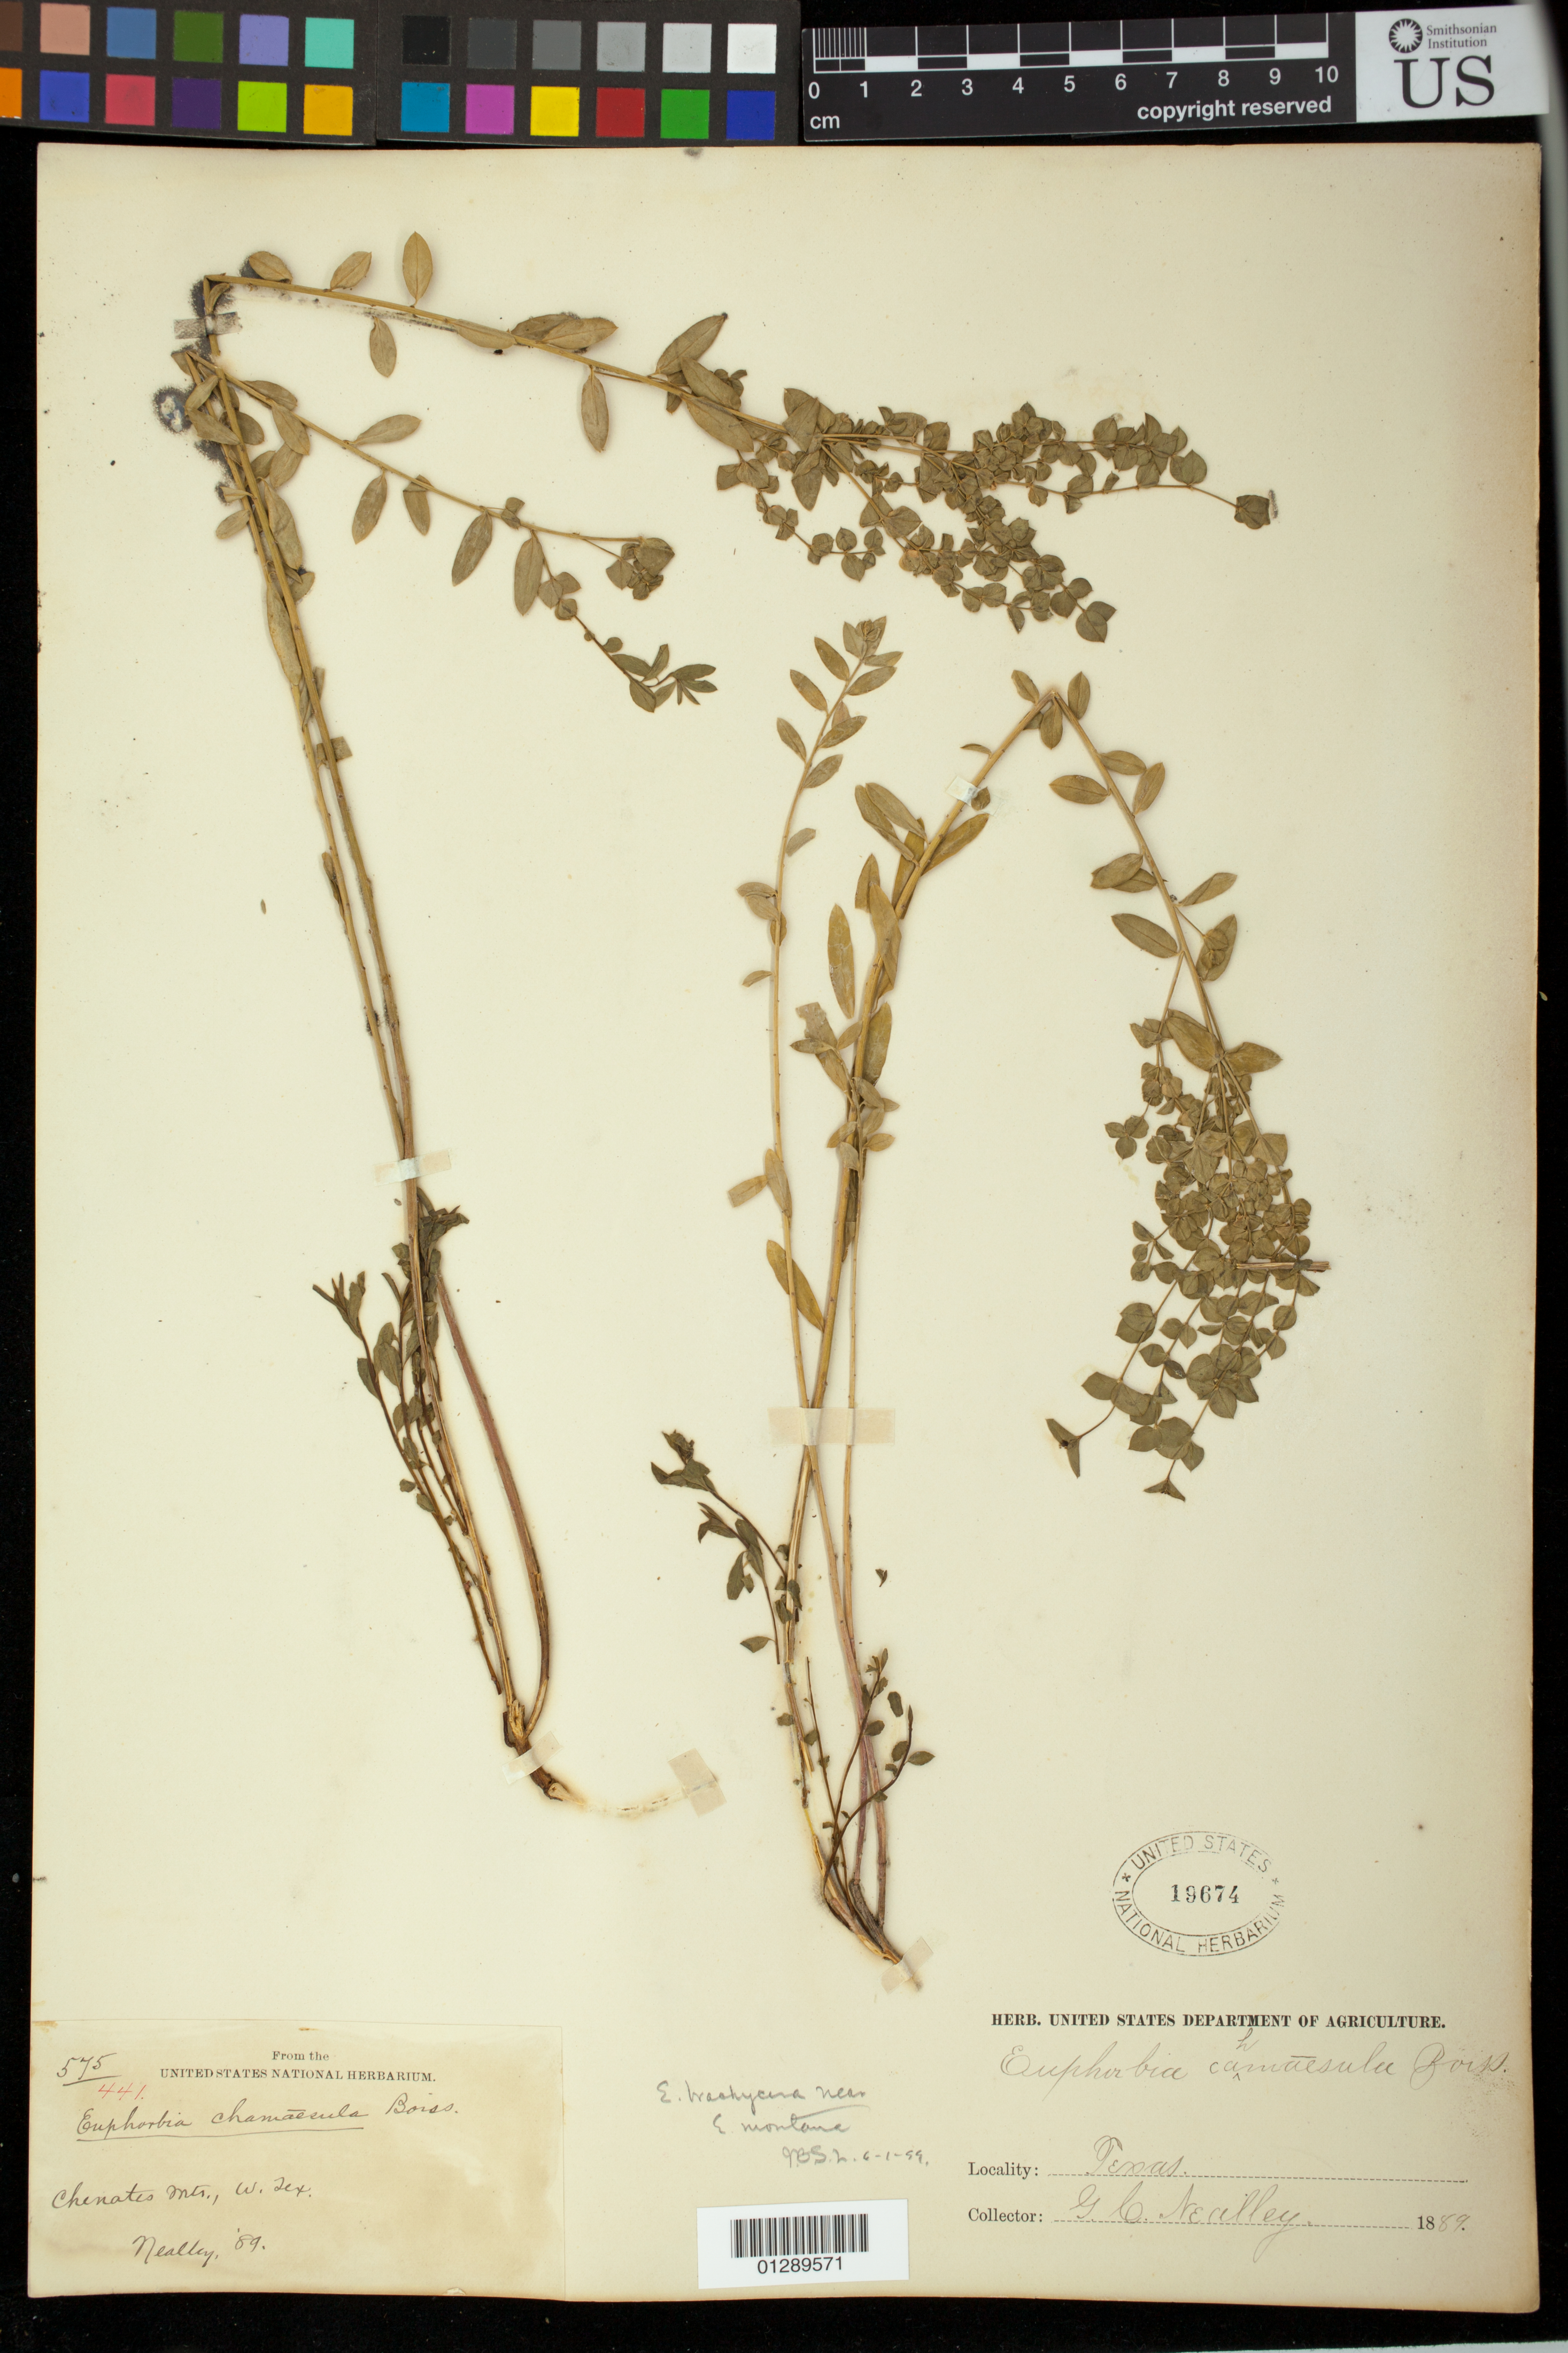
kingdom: Plantae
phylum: Tracheophyta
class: Magnoliopsida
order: Malpighiales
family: Euphorbiaceae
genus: Euphorbia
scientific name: Euphorbia brachycera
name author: Engelm. in Emory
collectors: G. C. Nealley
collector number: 575/441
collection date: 1889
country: United States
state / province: Texas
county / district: Presidio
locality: Chenates [Chinati] Mts., W. Tex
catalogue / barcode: US 19674